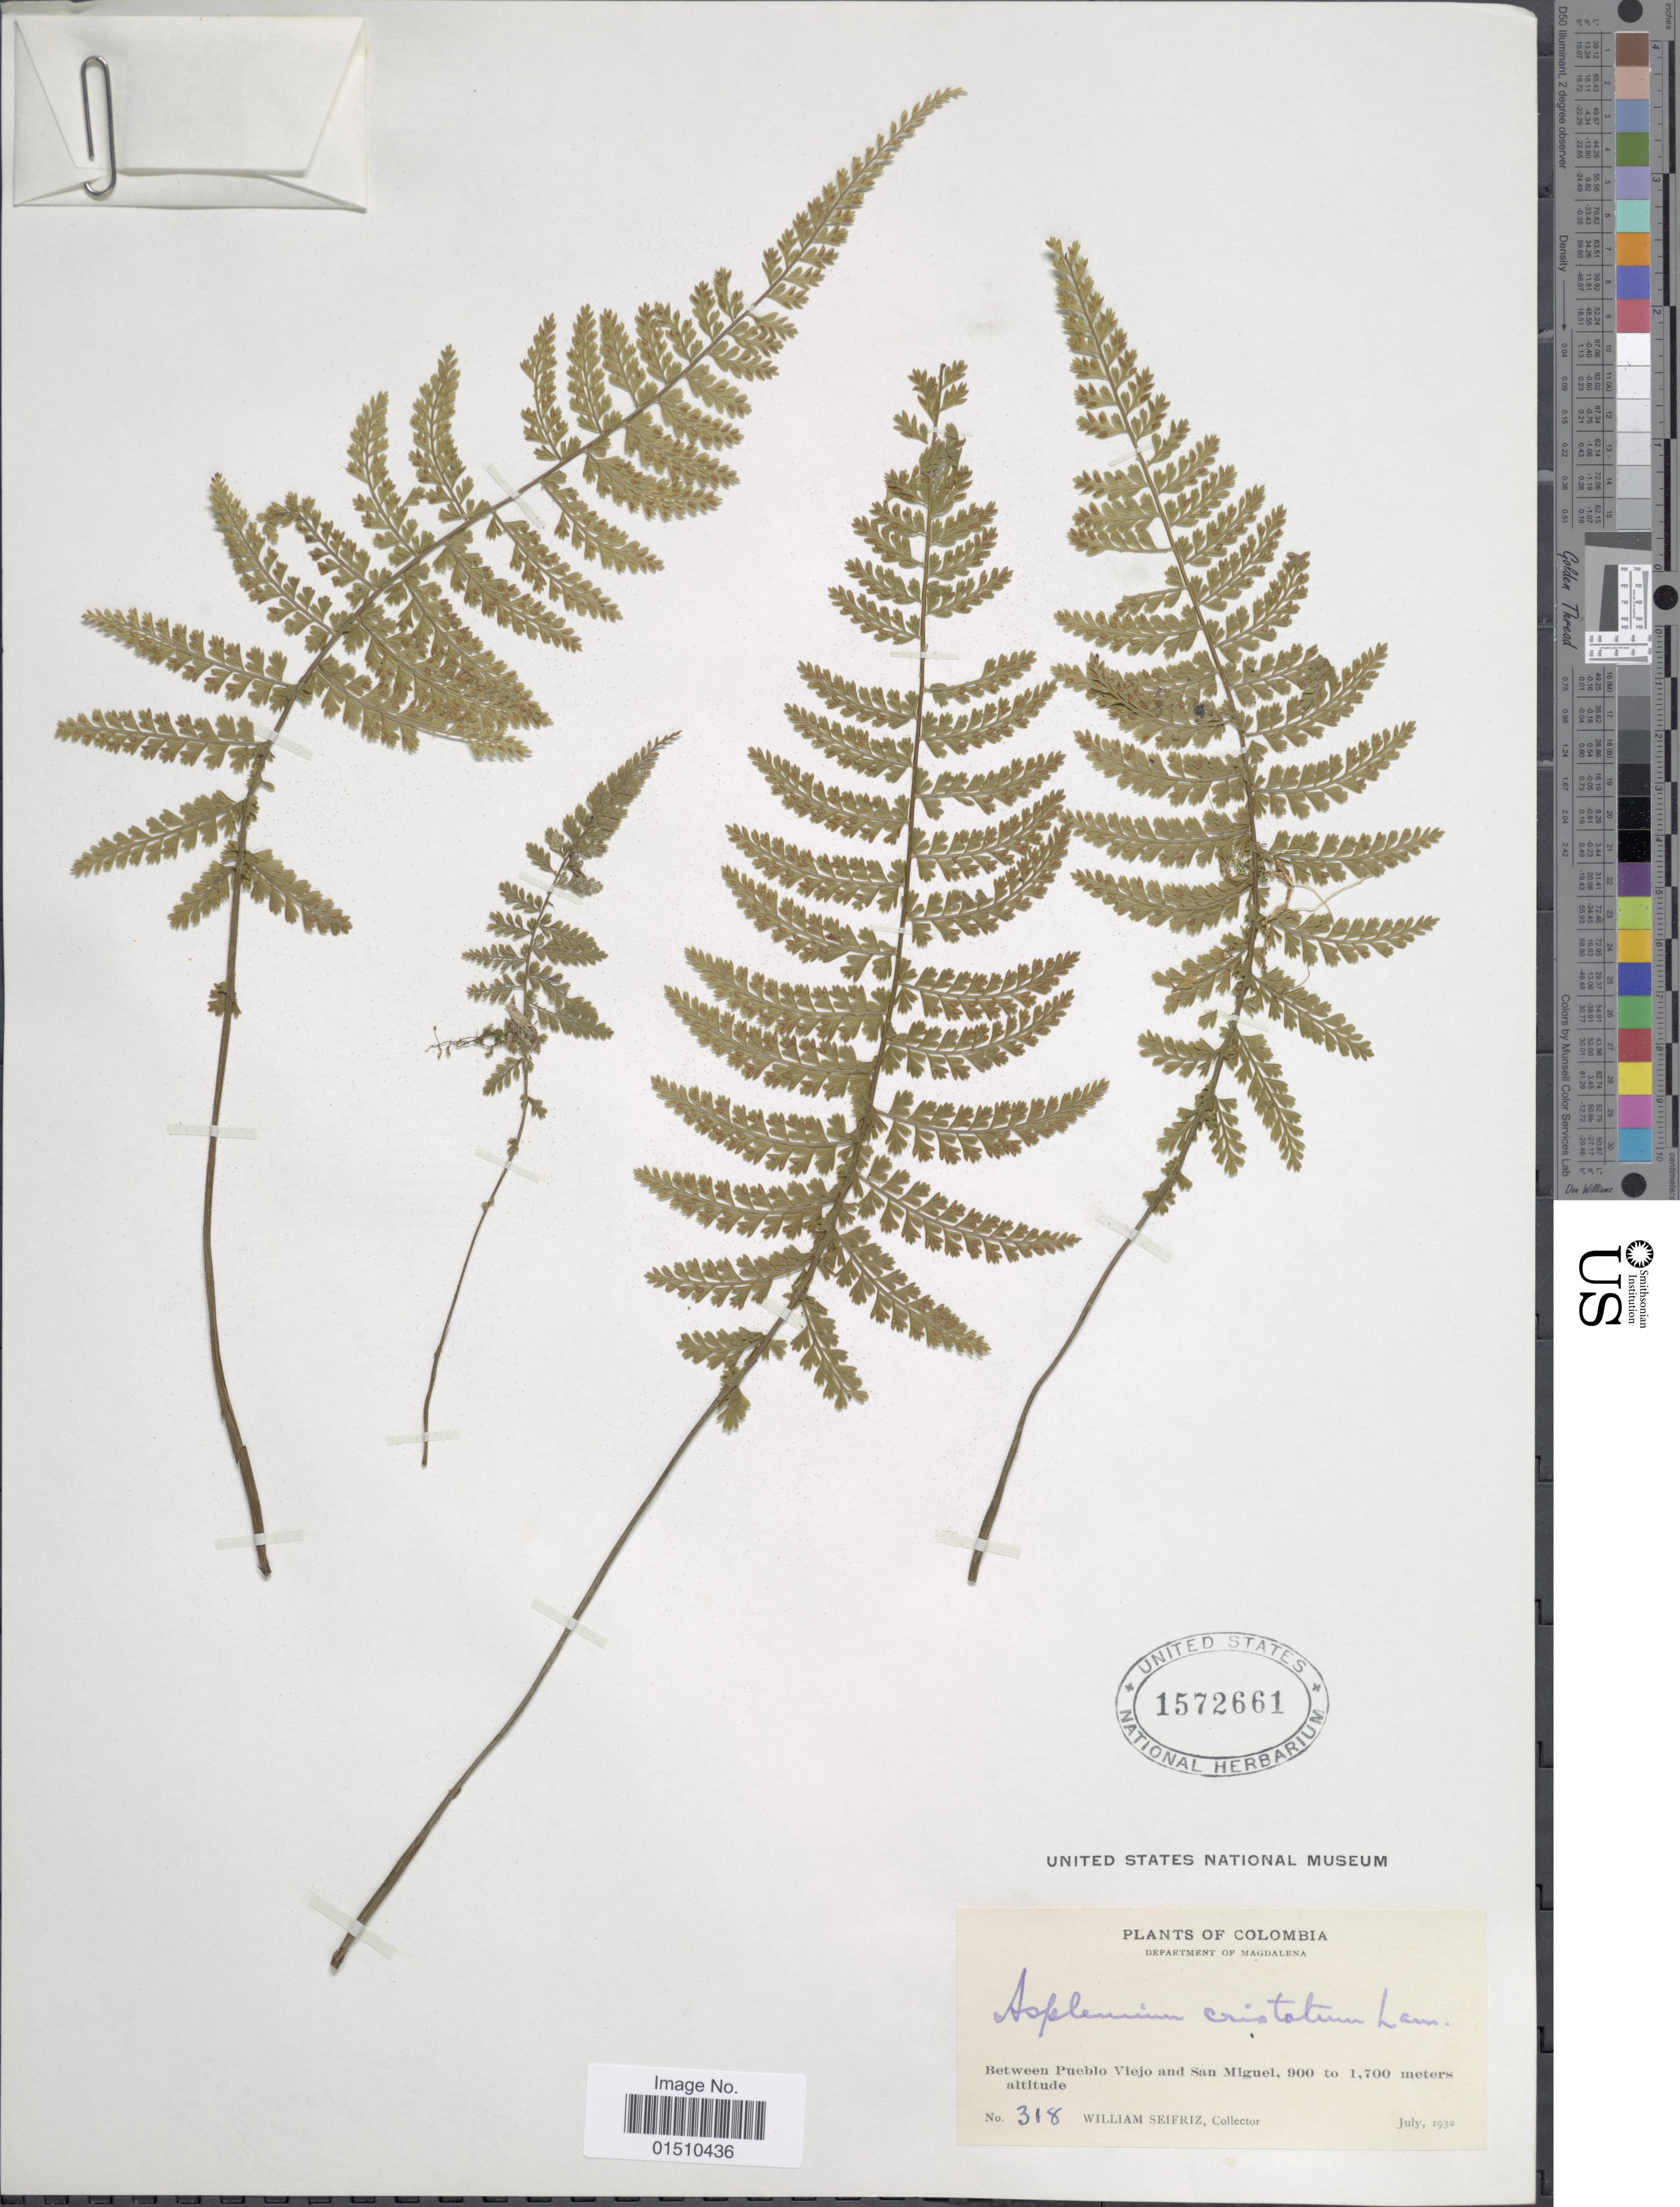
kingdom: Plantae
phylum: Tracheophyta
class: Polypodiopsida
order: Polypodiales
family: Aspleniaceae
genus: Asplenium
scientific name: Asplenium cristatum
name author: Lam.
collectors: W. Seifriz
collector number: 318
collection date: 1932-07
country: Colombia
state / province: Magdalena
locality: Colombia, Department of Magdalena, between Pueblo Viejo and san Miguel.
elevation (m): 900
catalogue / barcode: US 1572661